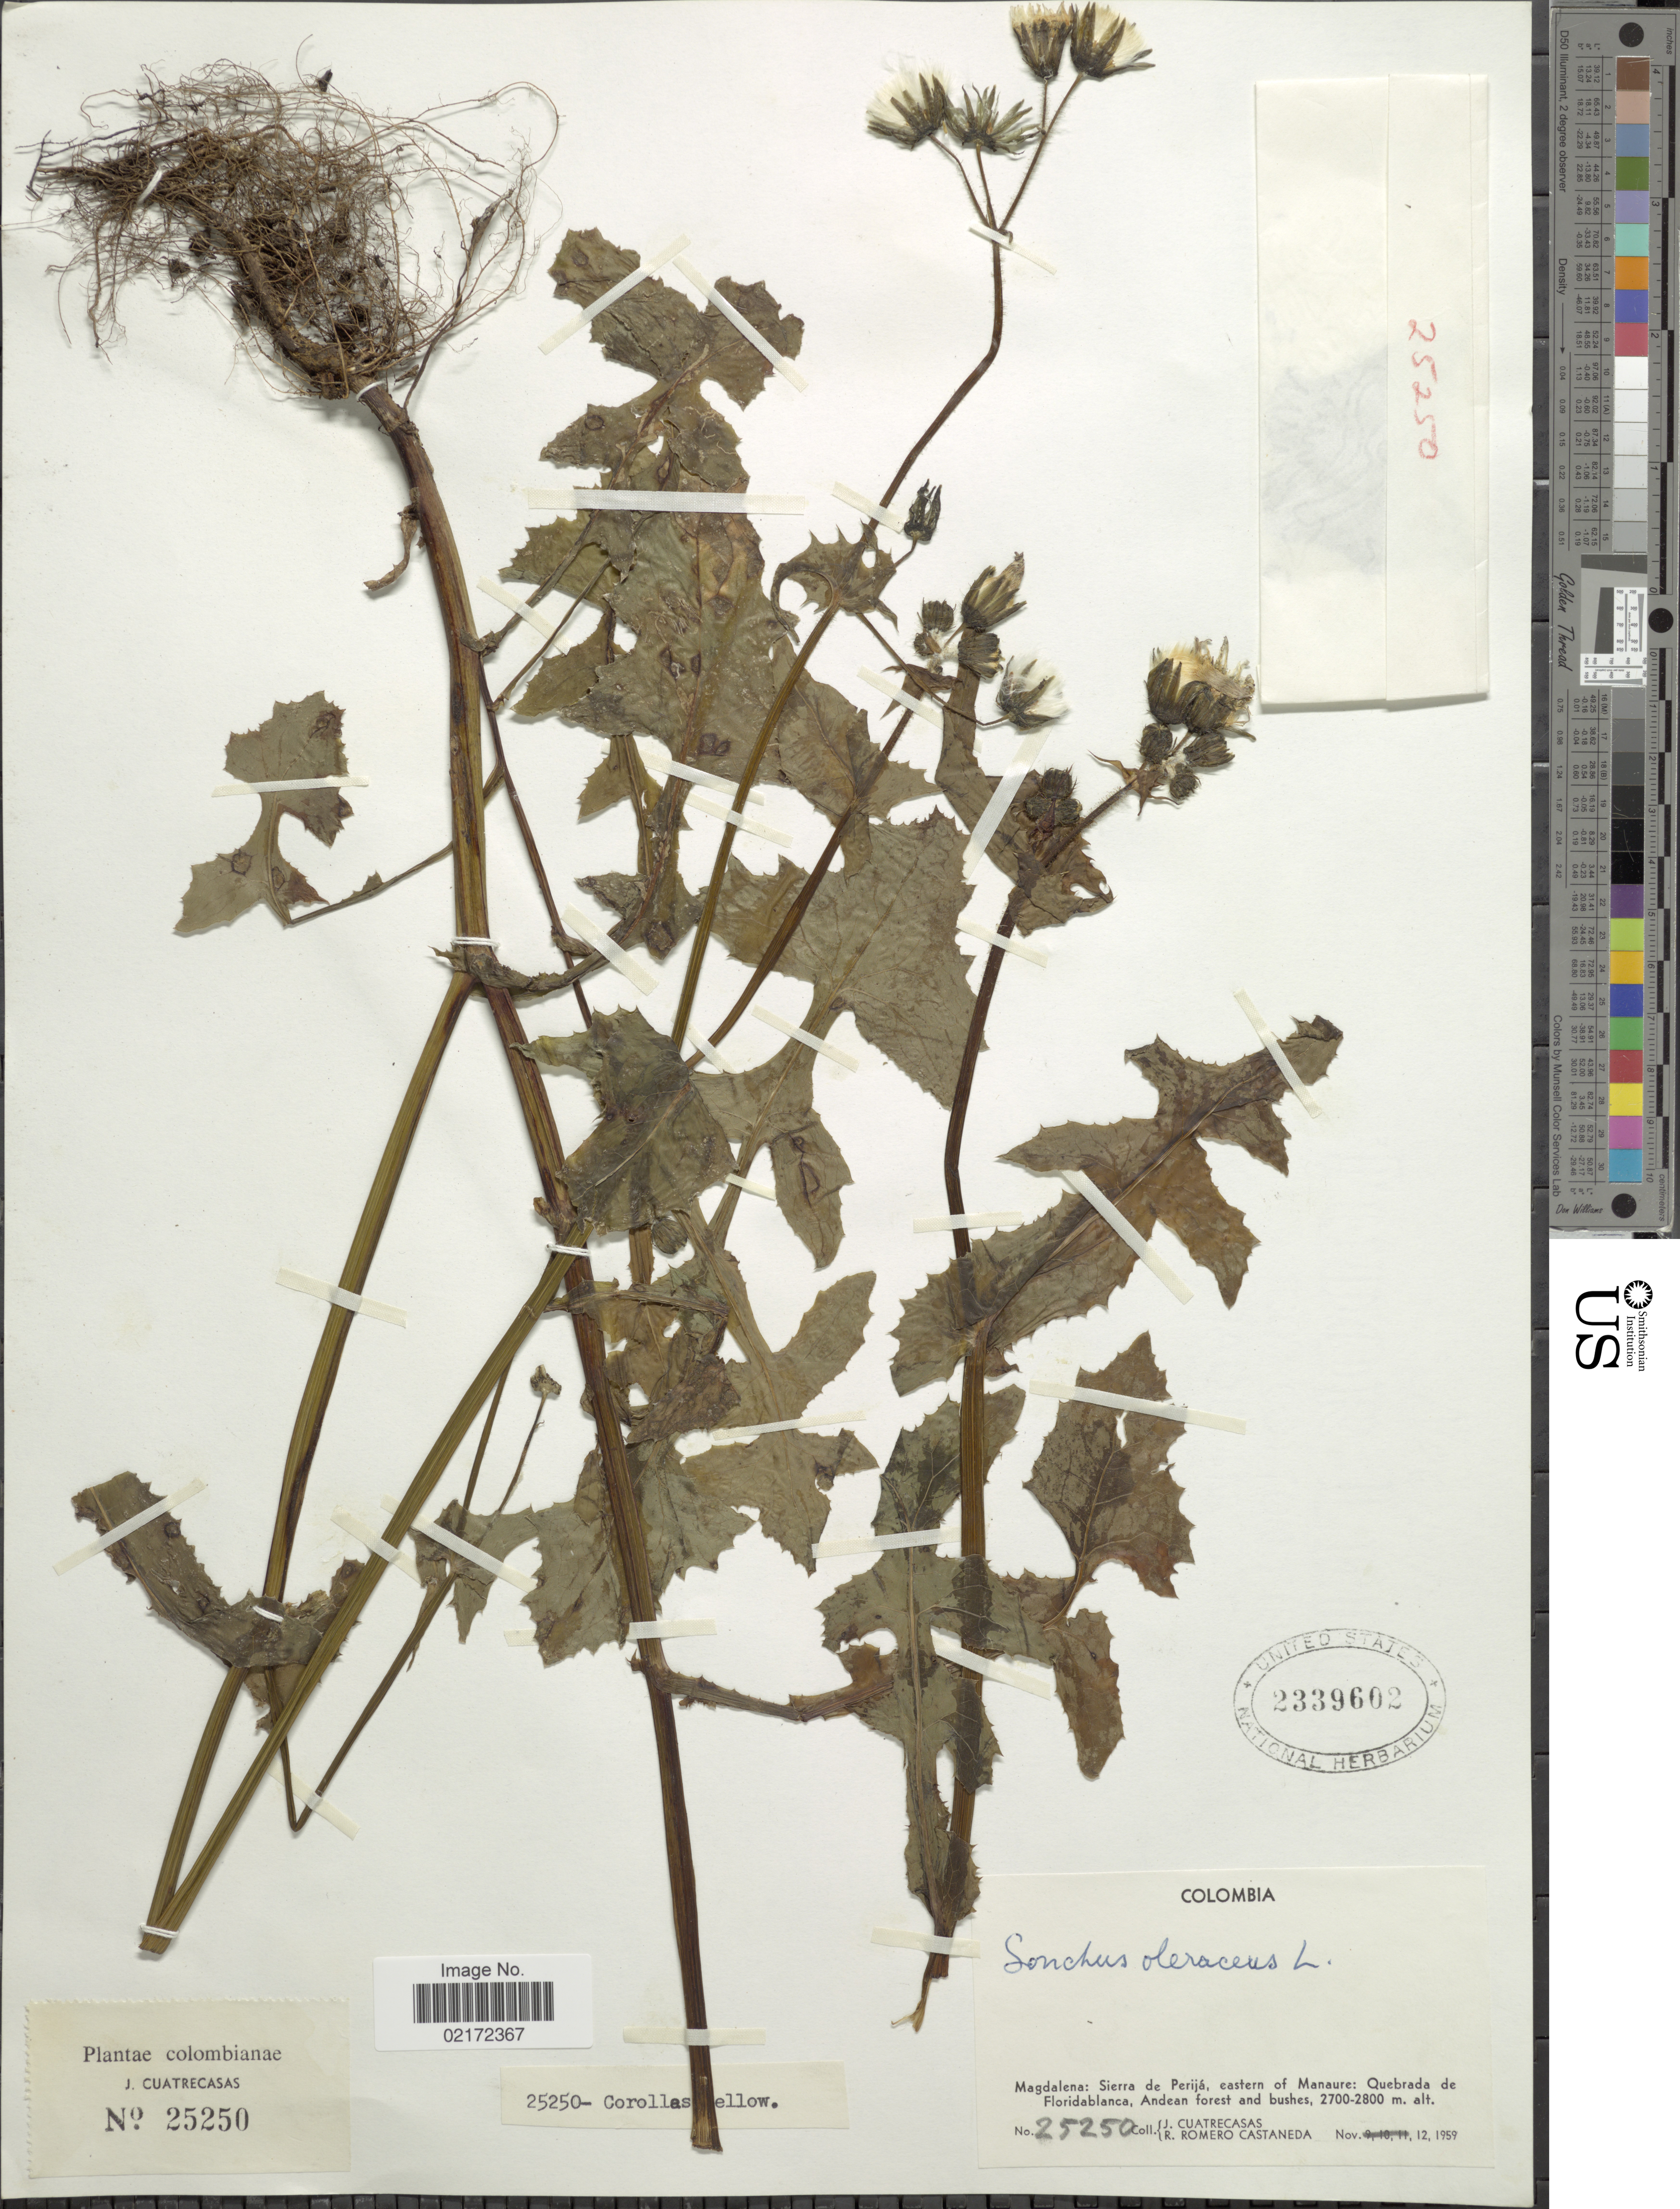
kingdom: Plantae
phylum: Tracheophyta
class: Magnoliopsida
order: Asterales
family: Asteraceae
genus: Sonchus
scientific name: Sonchus oleraceus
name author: L.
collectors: J. Cuatrecasas & R. Romero Castañeda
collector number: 25250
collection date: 1959-11-12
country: Colombia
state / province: Magdalena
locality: Magdalena: Sierra de Perijá, eastern of Manaure: Quebrada de Floridablanca, Andean forest and bushes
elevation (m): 2700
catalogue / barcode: US 2339602